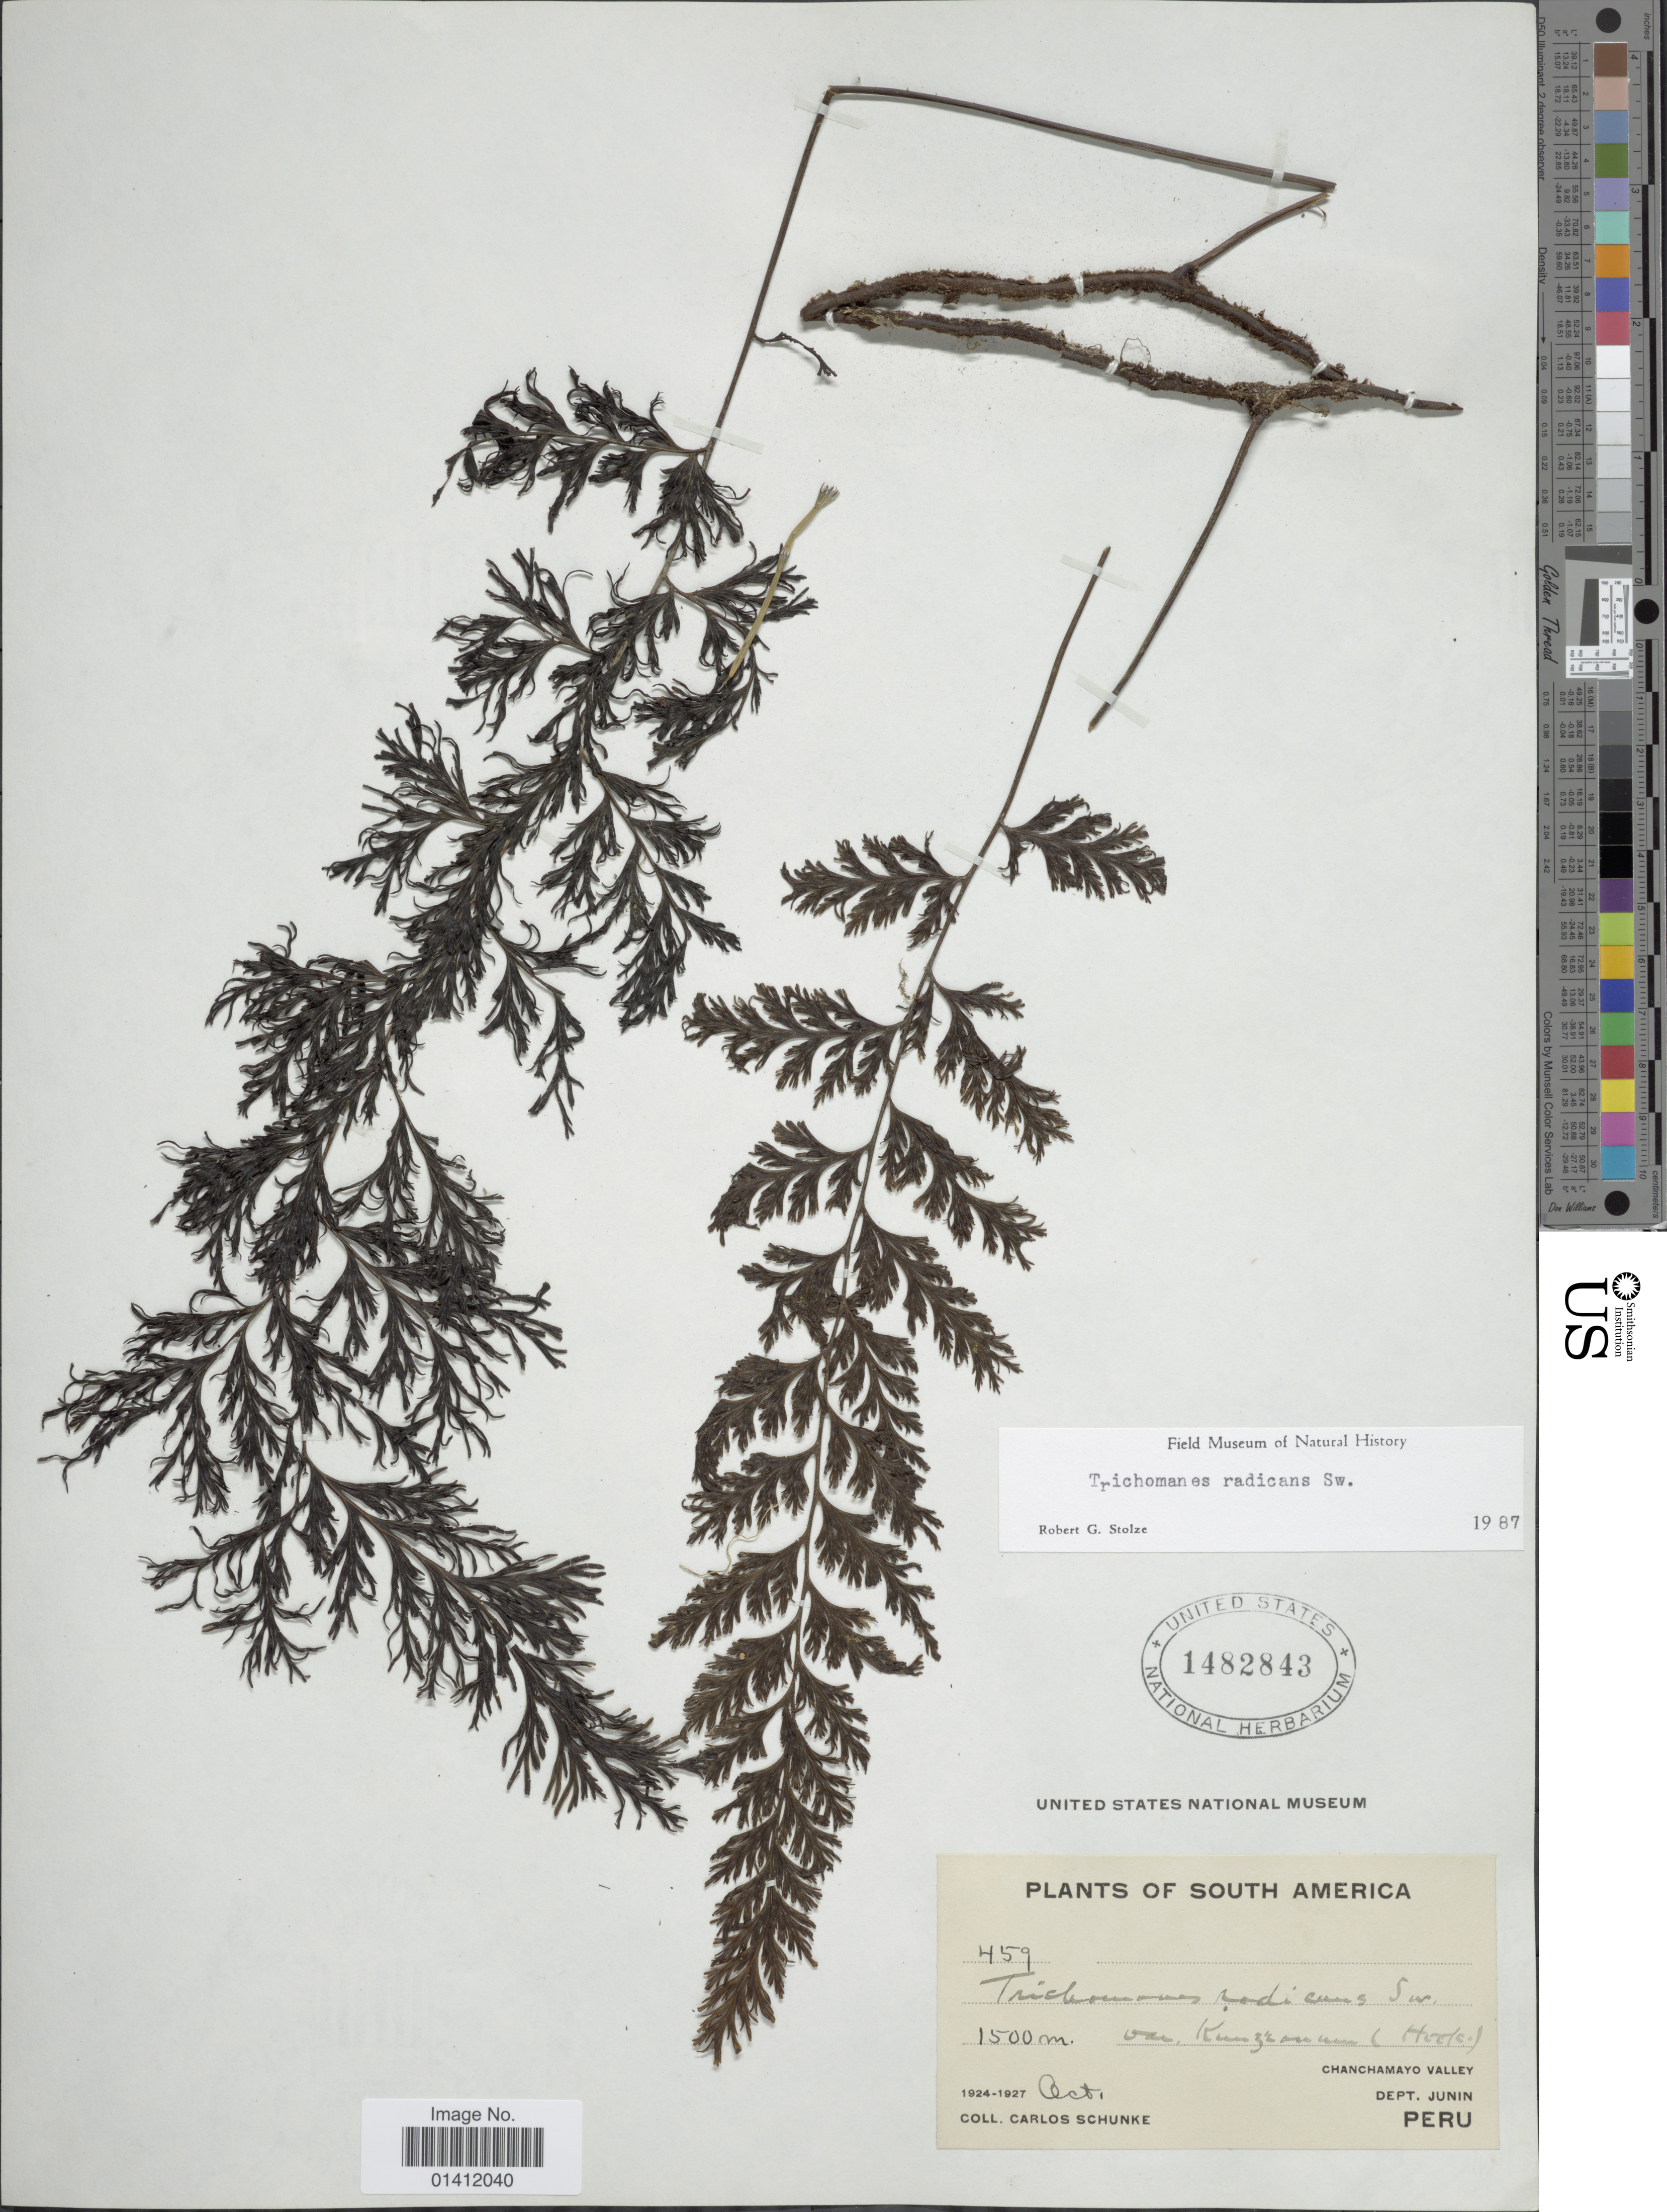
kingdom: Plantae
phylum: Tracheophyta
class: Polypodiopsida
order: Hymenophyllales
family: Hymenophyllaceae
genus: Vandenboschia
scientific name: Vandenboschia radicans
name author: (Sw.) Copel.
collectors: C. Schunke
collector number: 459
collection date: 1924-10/1927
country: Peru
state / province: Junín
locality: Chanchamayo Valley.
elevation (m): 1500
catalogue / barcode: US 1482843